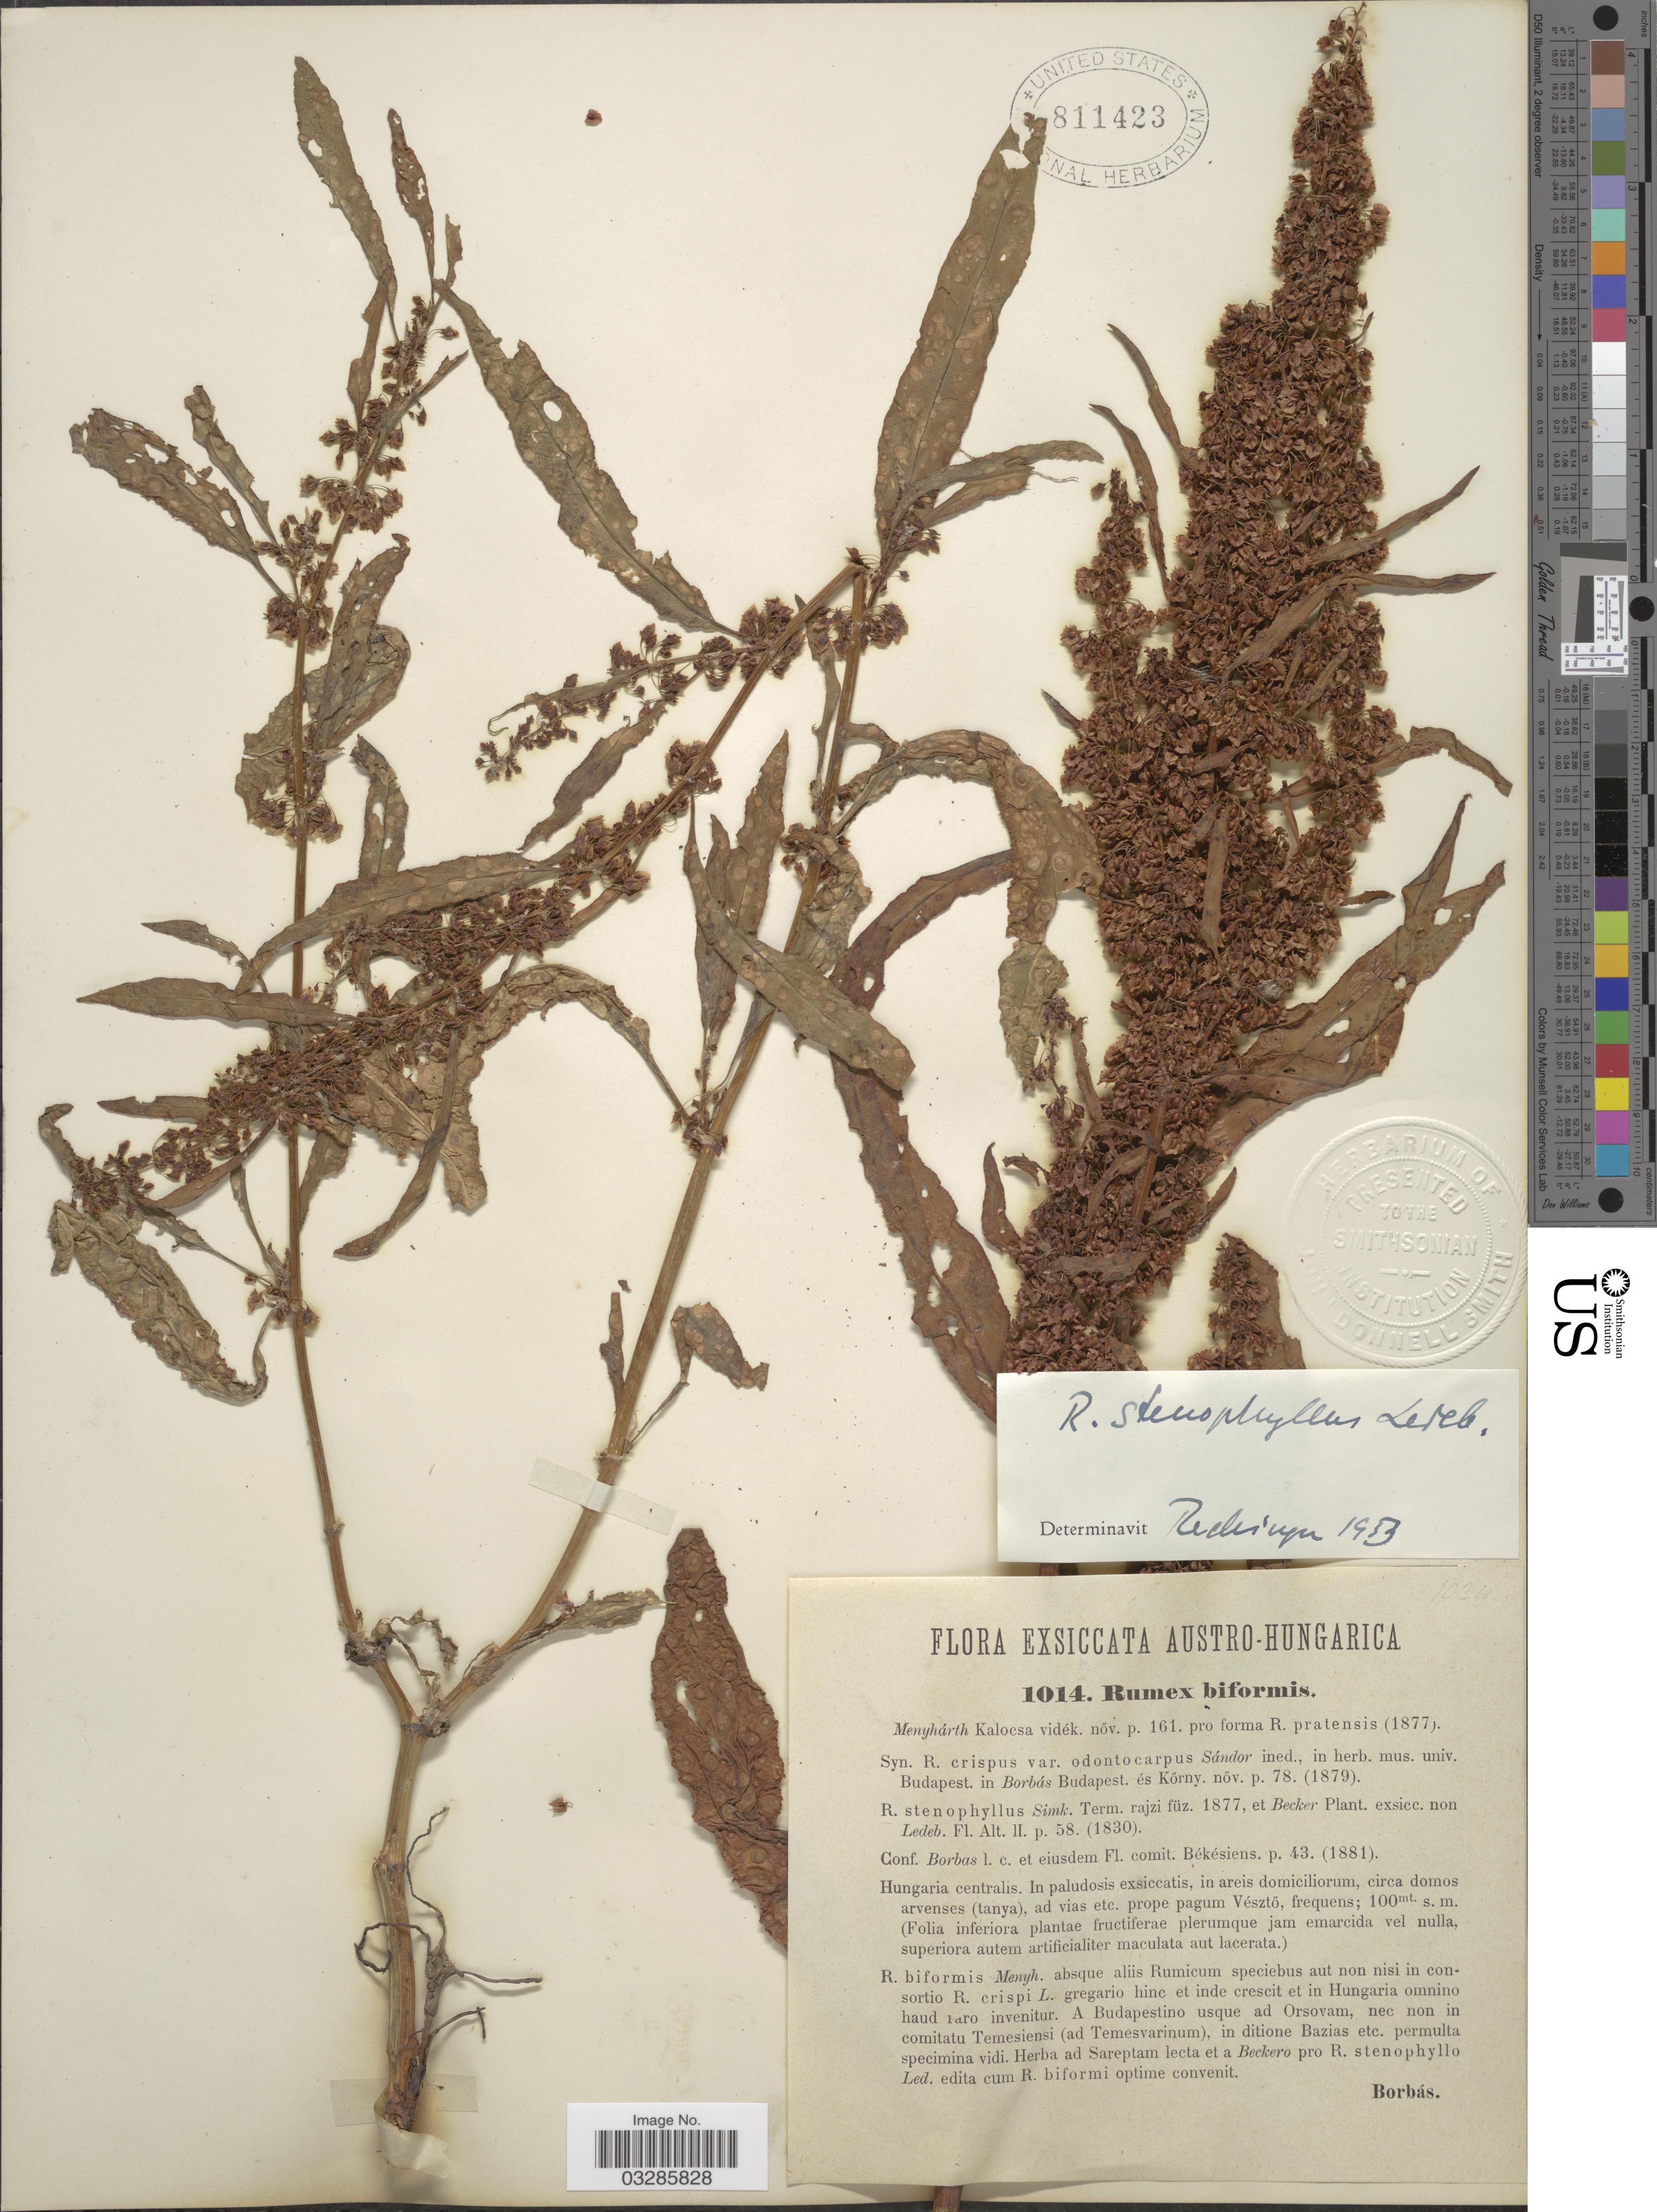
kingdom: Plantae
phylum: Tracheophyta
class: Magnoliopsida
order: Caryophyllales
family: Polygonaceae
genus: Rumex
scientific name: Rumex stenophyllus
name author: Ledeb.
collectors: V. von Borbás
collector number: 1014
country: Hungary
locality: Austro-Hungarica, Hungaria centralis. In paludosis exsiccatis, in areis domiciliorum, circa domos arvenses (tanya), ad vias etc. prope pagum Vésztö.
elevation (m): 100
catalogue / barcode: US 811423